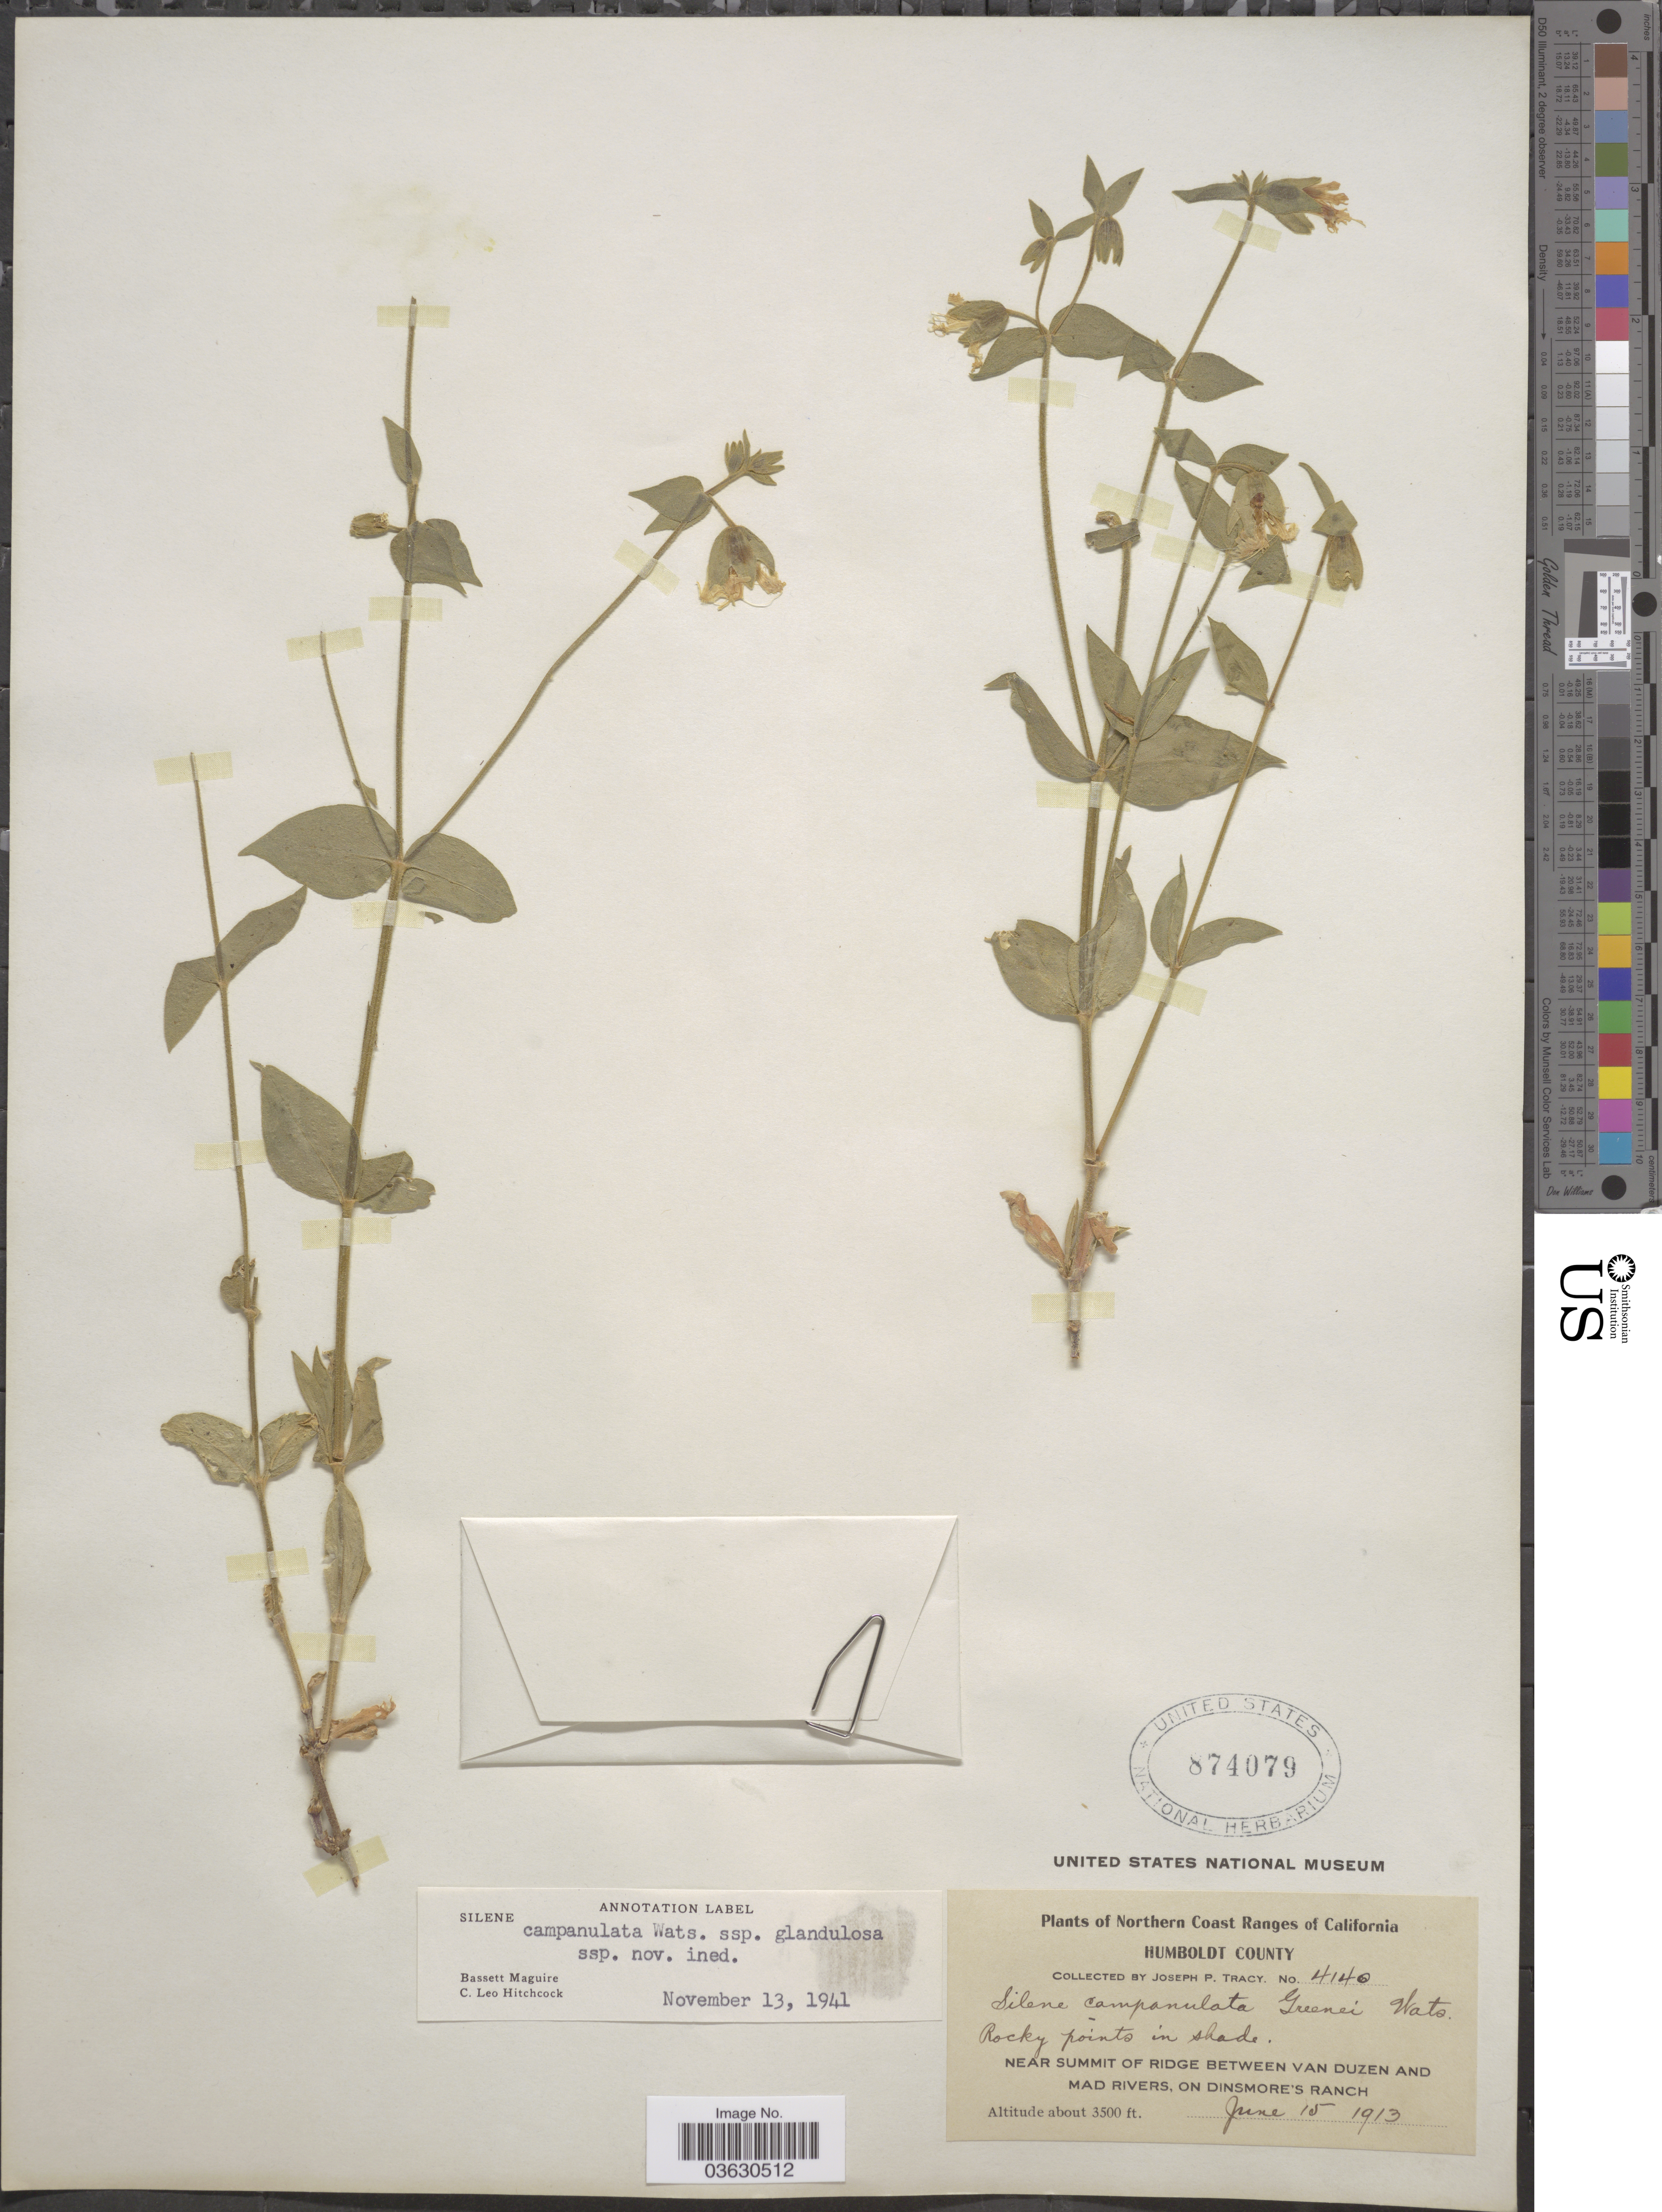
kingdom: Plantae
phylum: Tracheophyta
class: Magnoliopsida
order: Caryophyllales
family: Caryophyllaceae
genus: Silene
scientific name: Silene campanulata subsp. glandulosa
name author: C.L. Hitchc. & Maguire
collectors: J. Tracy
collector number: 4140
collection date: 1913-06-15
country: United States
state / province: California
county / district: Humboldt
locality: Northern Coast Ranges of California. Humboldt County. Near summit of ridge between Van Duzen and Mad Rivers, on Dinsmore's Ranch.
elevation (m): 1067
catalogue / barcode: US 874079